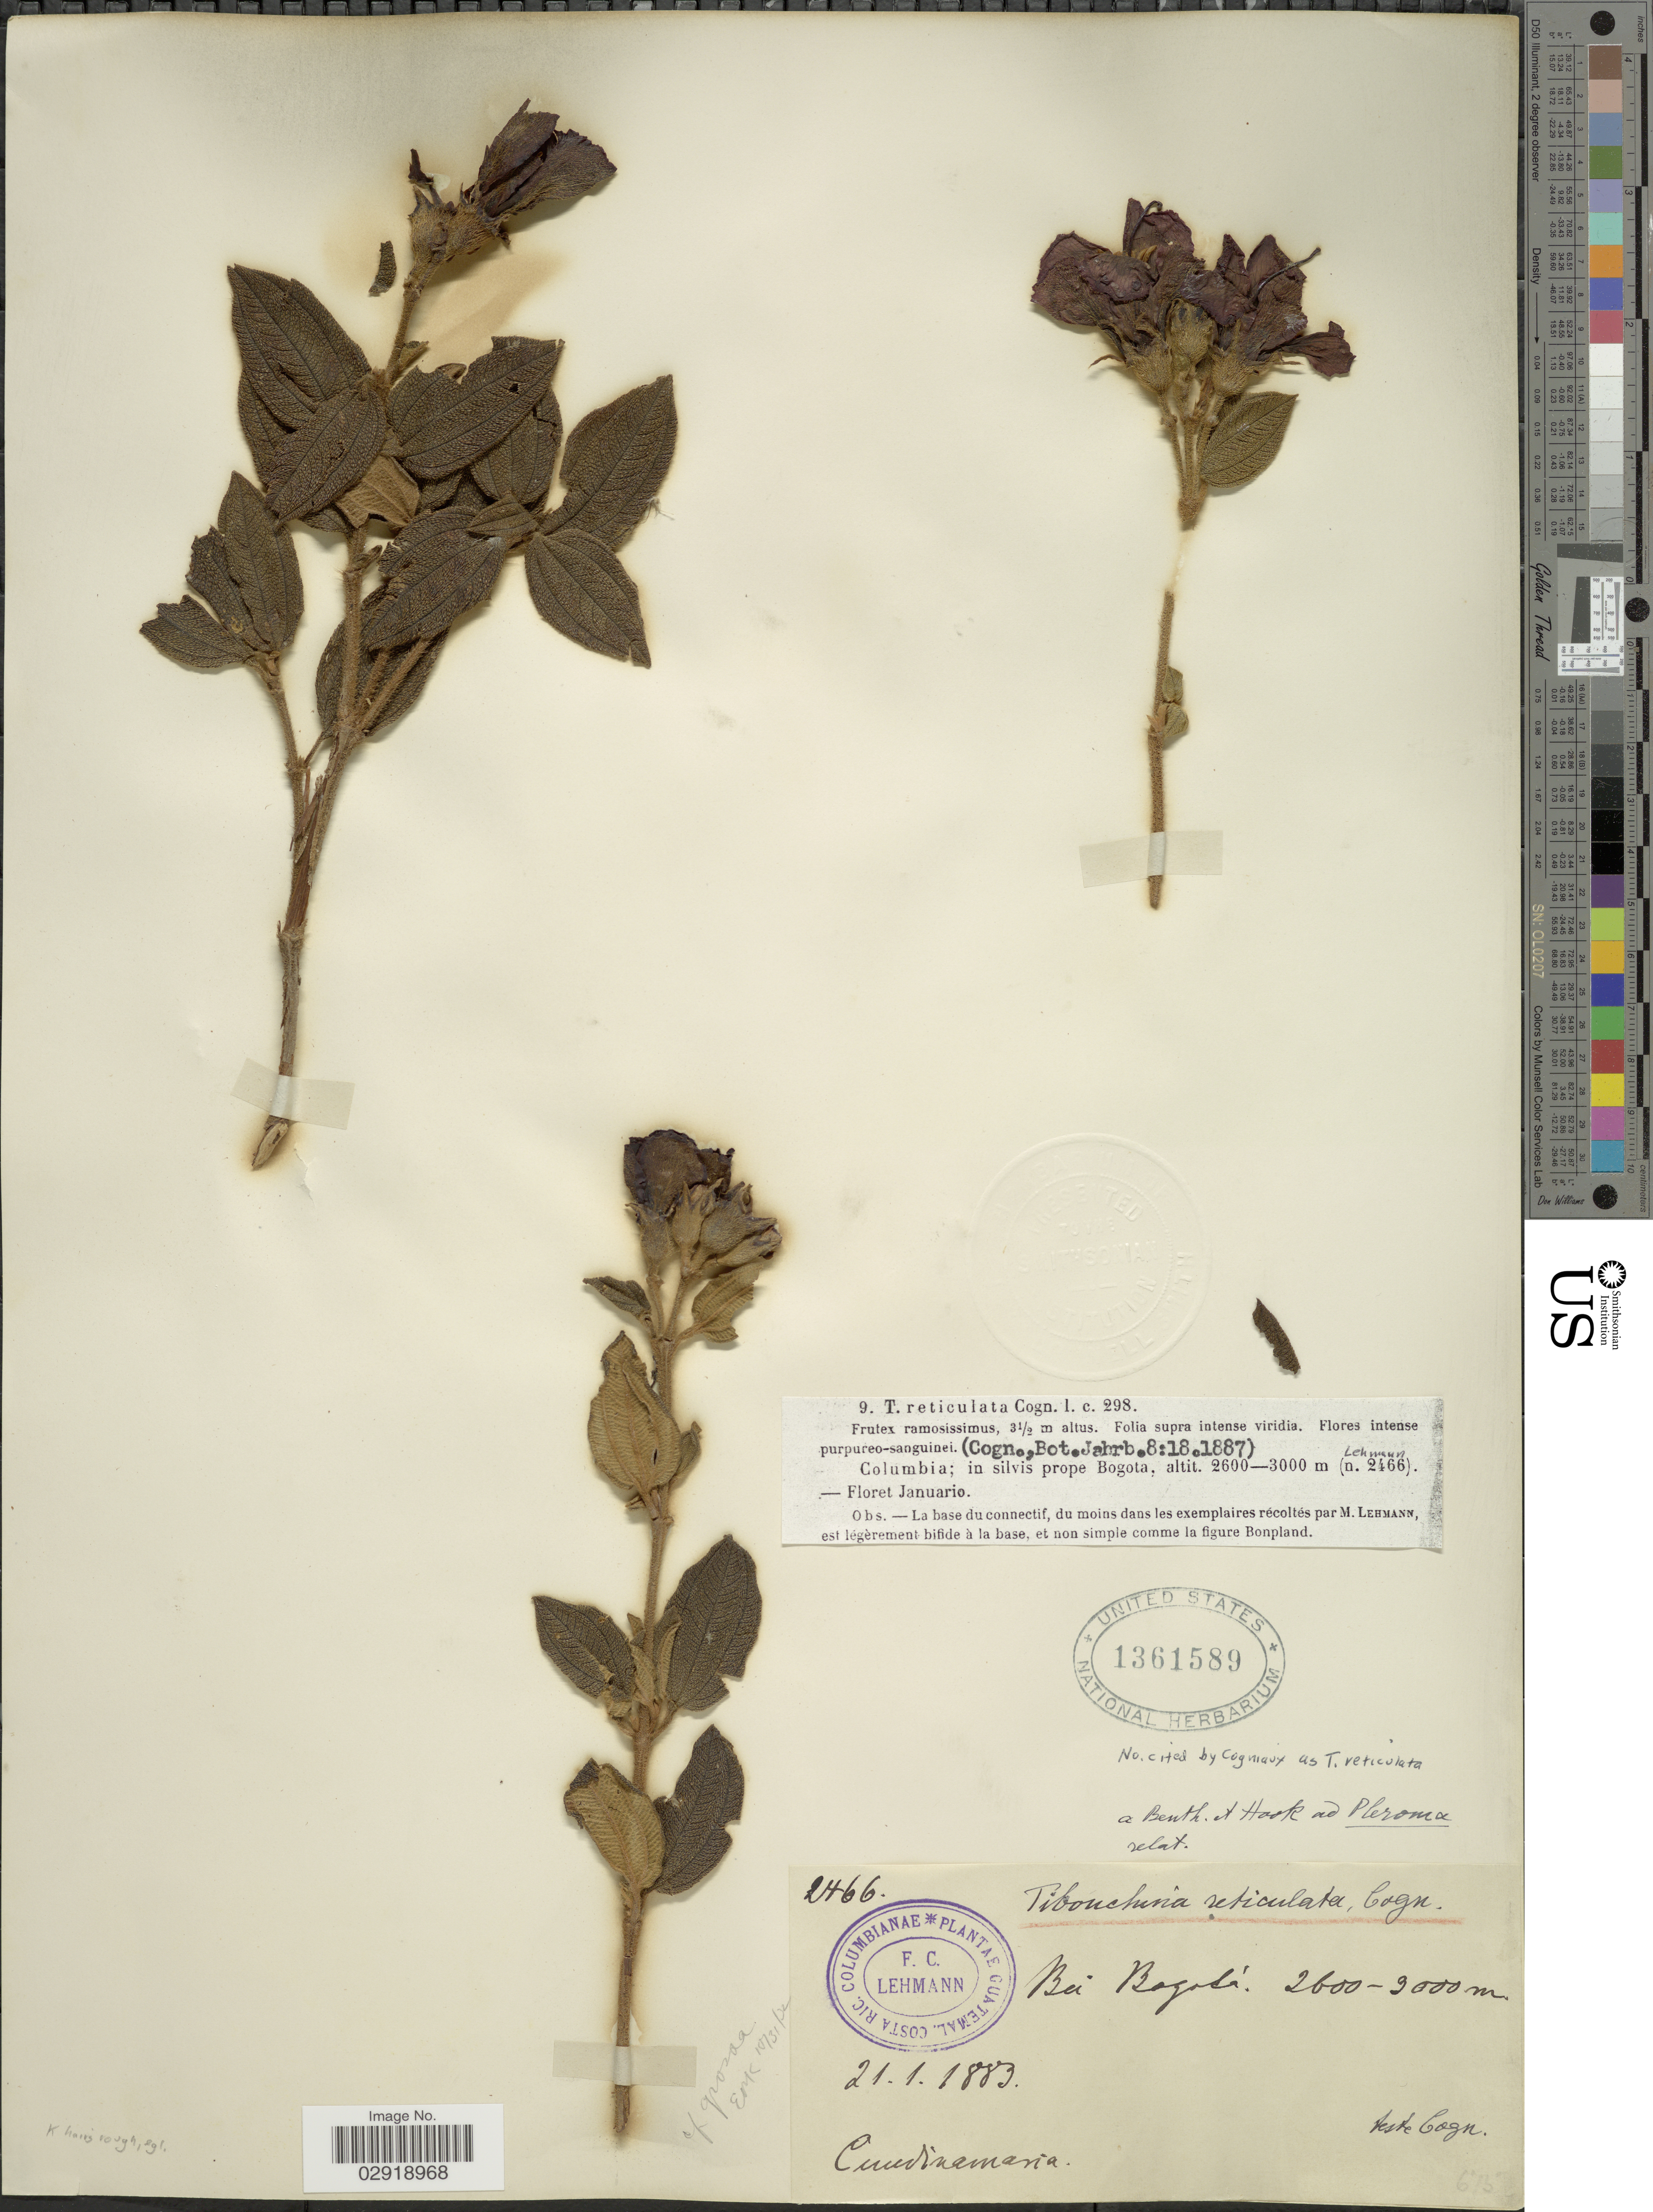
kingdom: Plantae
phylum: Tracheophyta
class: Magnoliopsida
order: Myrtales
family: Melastomataceae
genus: Chaetogastra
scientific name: Chaetogastra grossa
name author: (L. f.) P.J.F. Guim. & Michelang.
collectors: F. C. Lehmann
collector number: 2466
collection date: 1883-01-21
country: Colombia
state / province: Cundinamarca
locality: In silvis prope Bogota.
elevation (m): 2600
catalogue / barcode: US 1361589